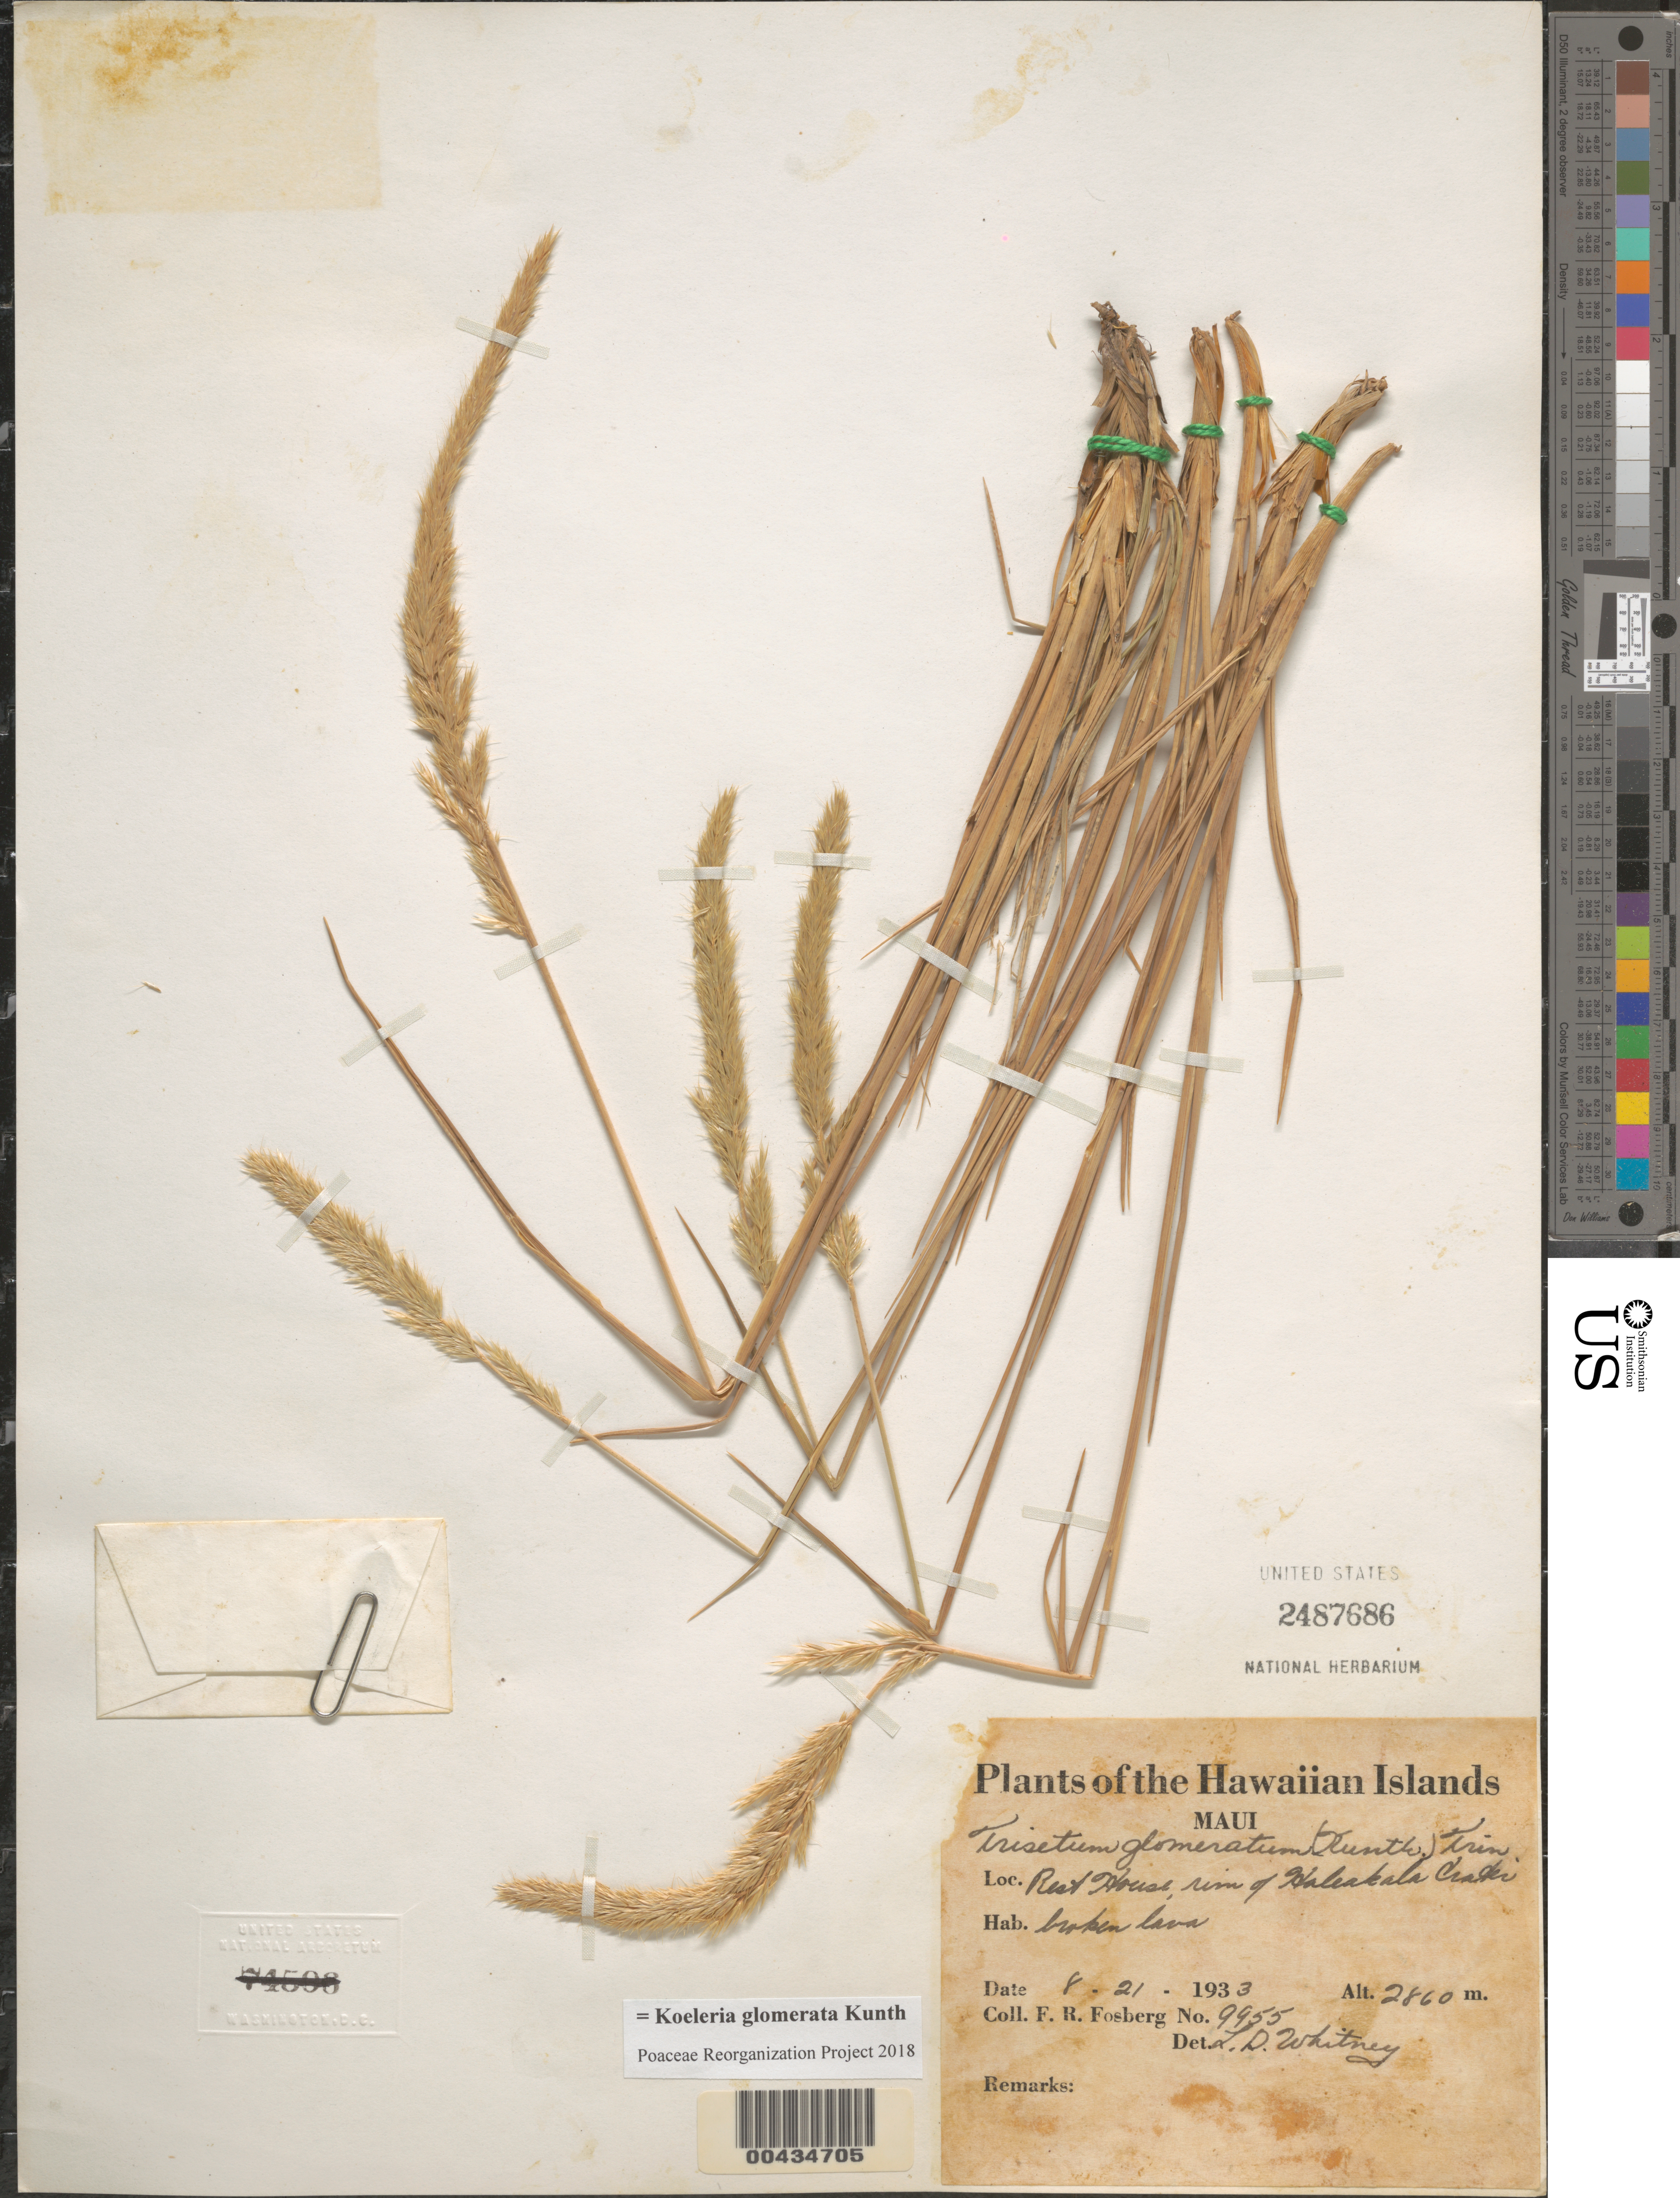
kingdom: Plantae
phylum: Tracheophyta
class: Liliopsida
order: Poales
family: Poaceae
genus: Koeleria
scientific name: Koeleria glomerata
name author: Kunth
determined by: Poaceae Reorganization Project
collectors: F. R. Fosberg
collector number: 9955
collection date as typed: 21 Aug 1933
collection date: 1933-08-21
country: United States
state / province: Hawaii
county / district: Maui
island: Maui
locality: Rest House, rim of Haleakala Crater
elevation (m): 2860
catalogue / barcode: US 2487686